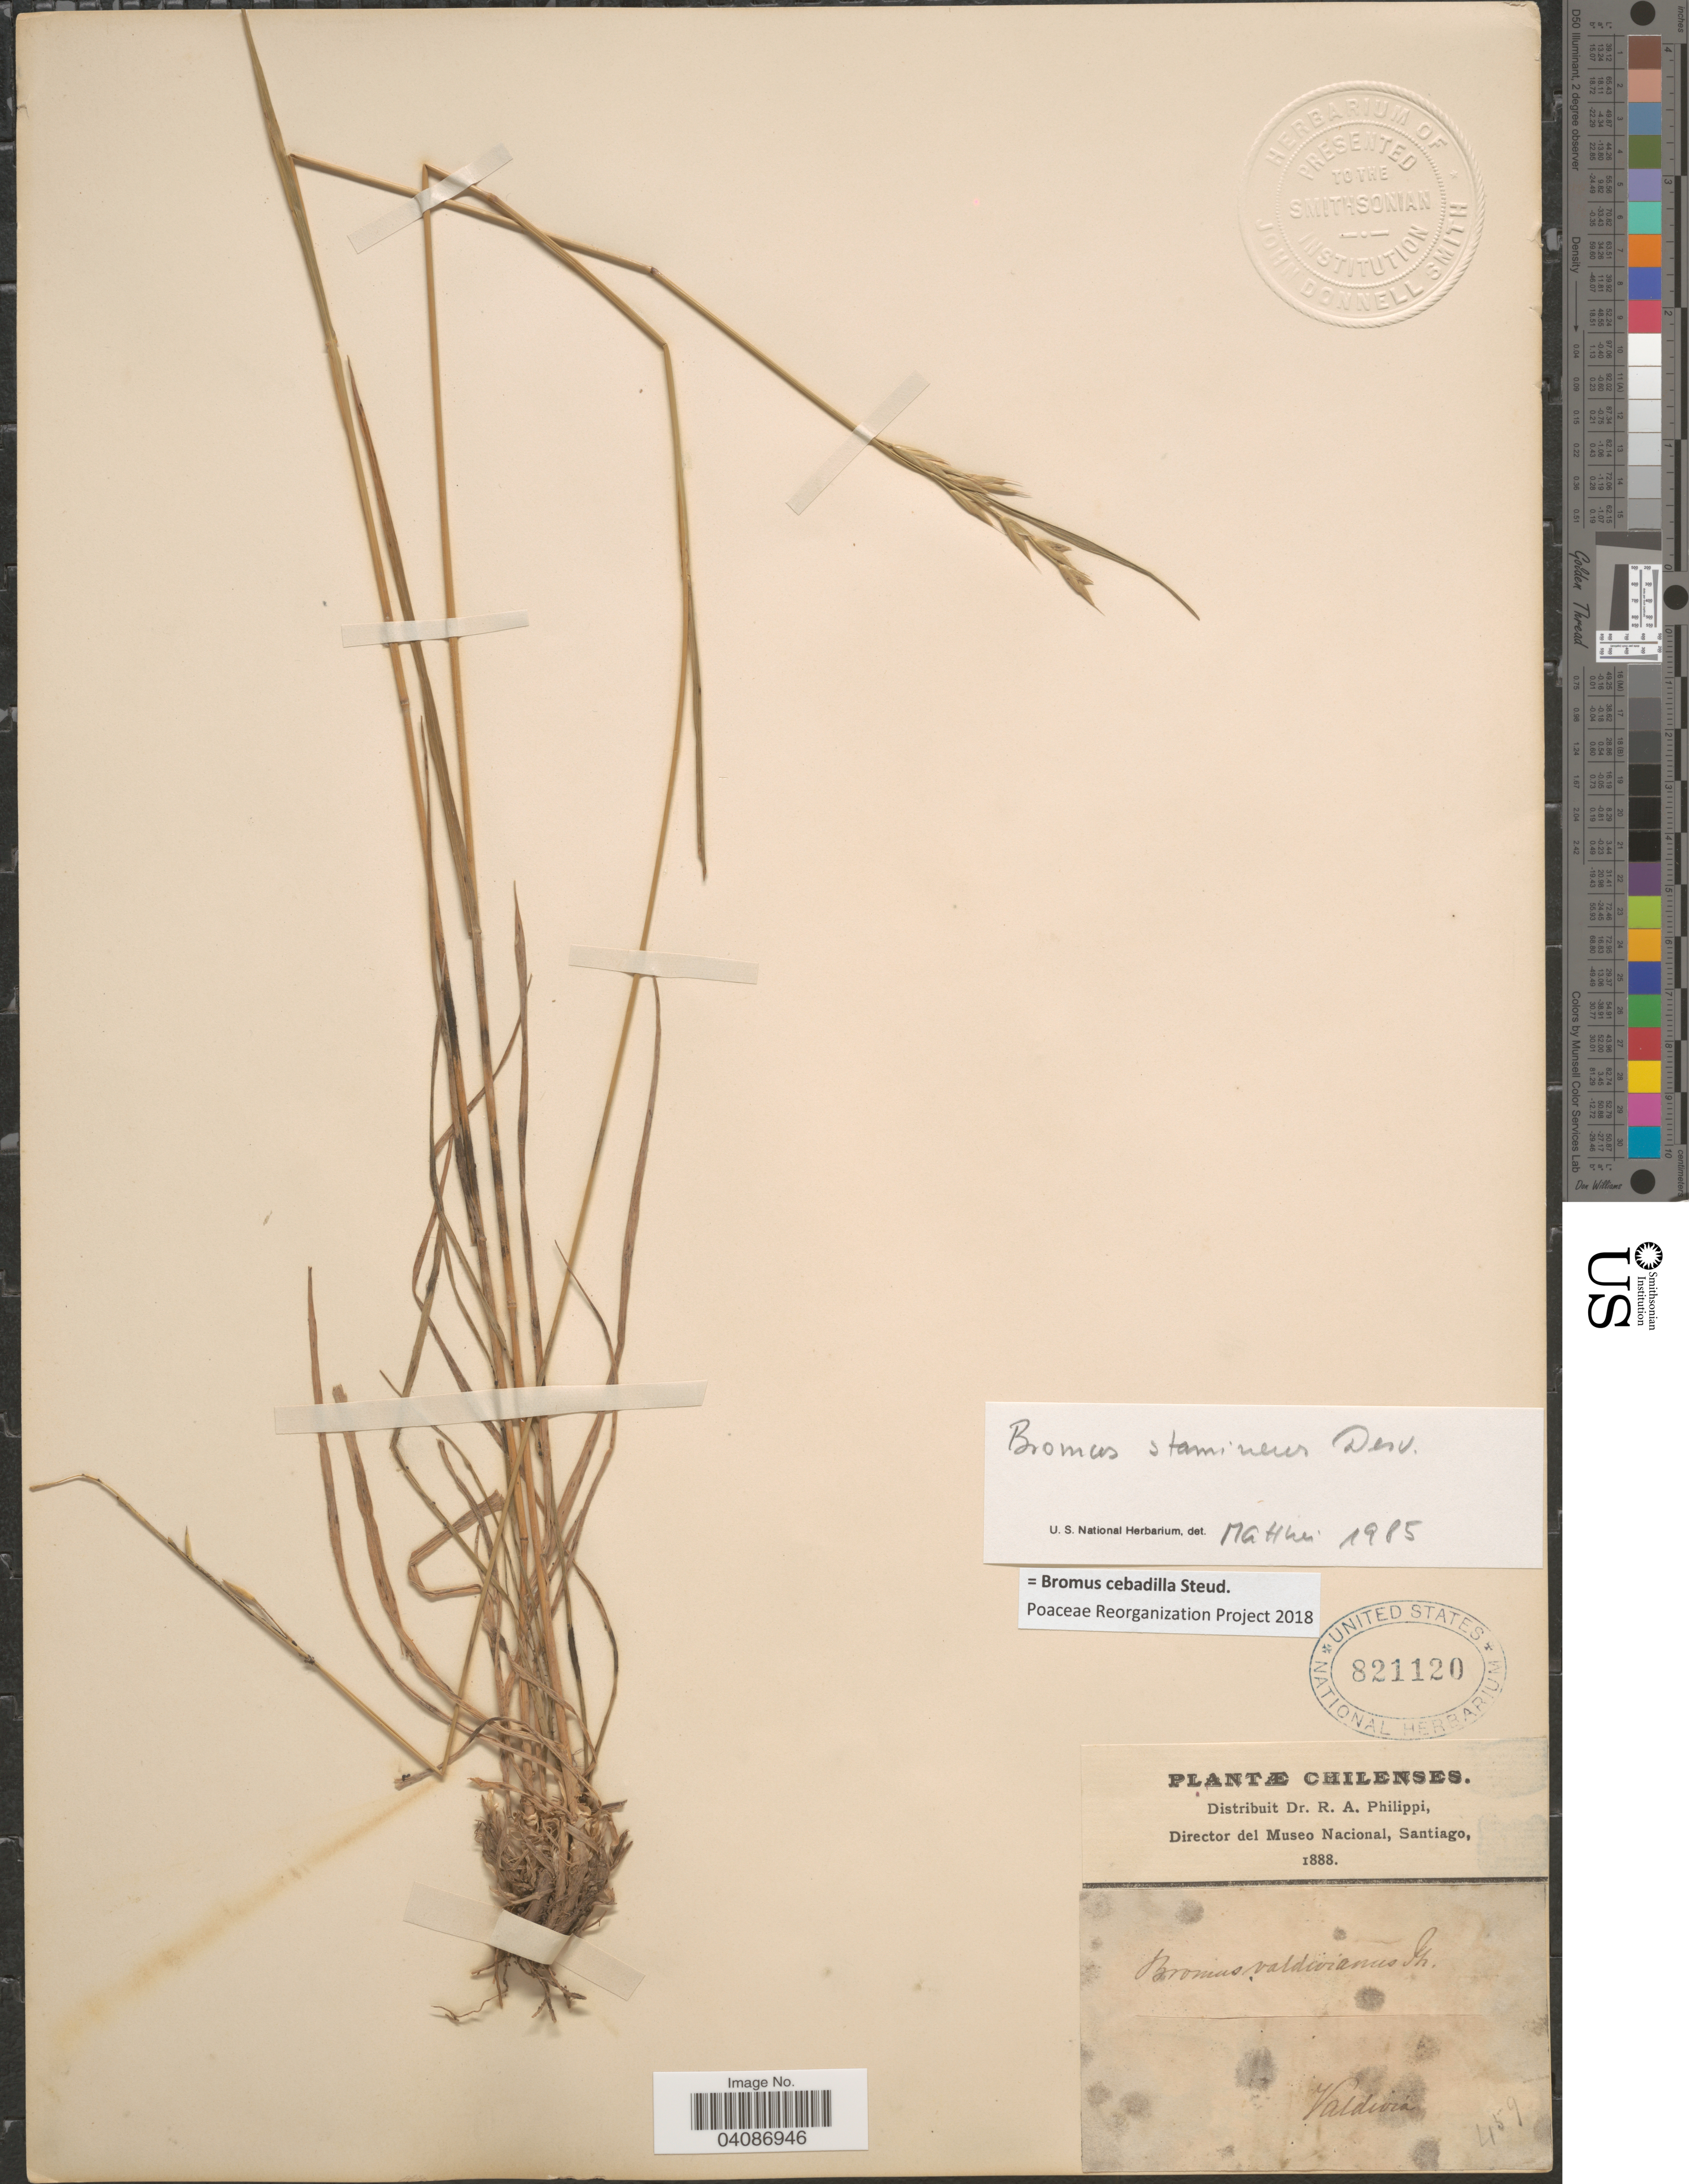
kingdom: Plantae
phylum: Tracheophyta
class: Liliopsida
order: Poales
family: Poaceae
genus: Bromus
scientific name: Bromus cebadilla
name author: Steud.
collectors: ex. herb. R.A. Philippi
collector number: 459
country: Chile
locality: Valdivia.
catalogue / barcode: US 821120